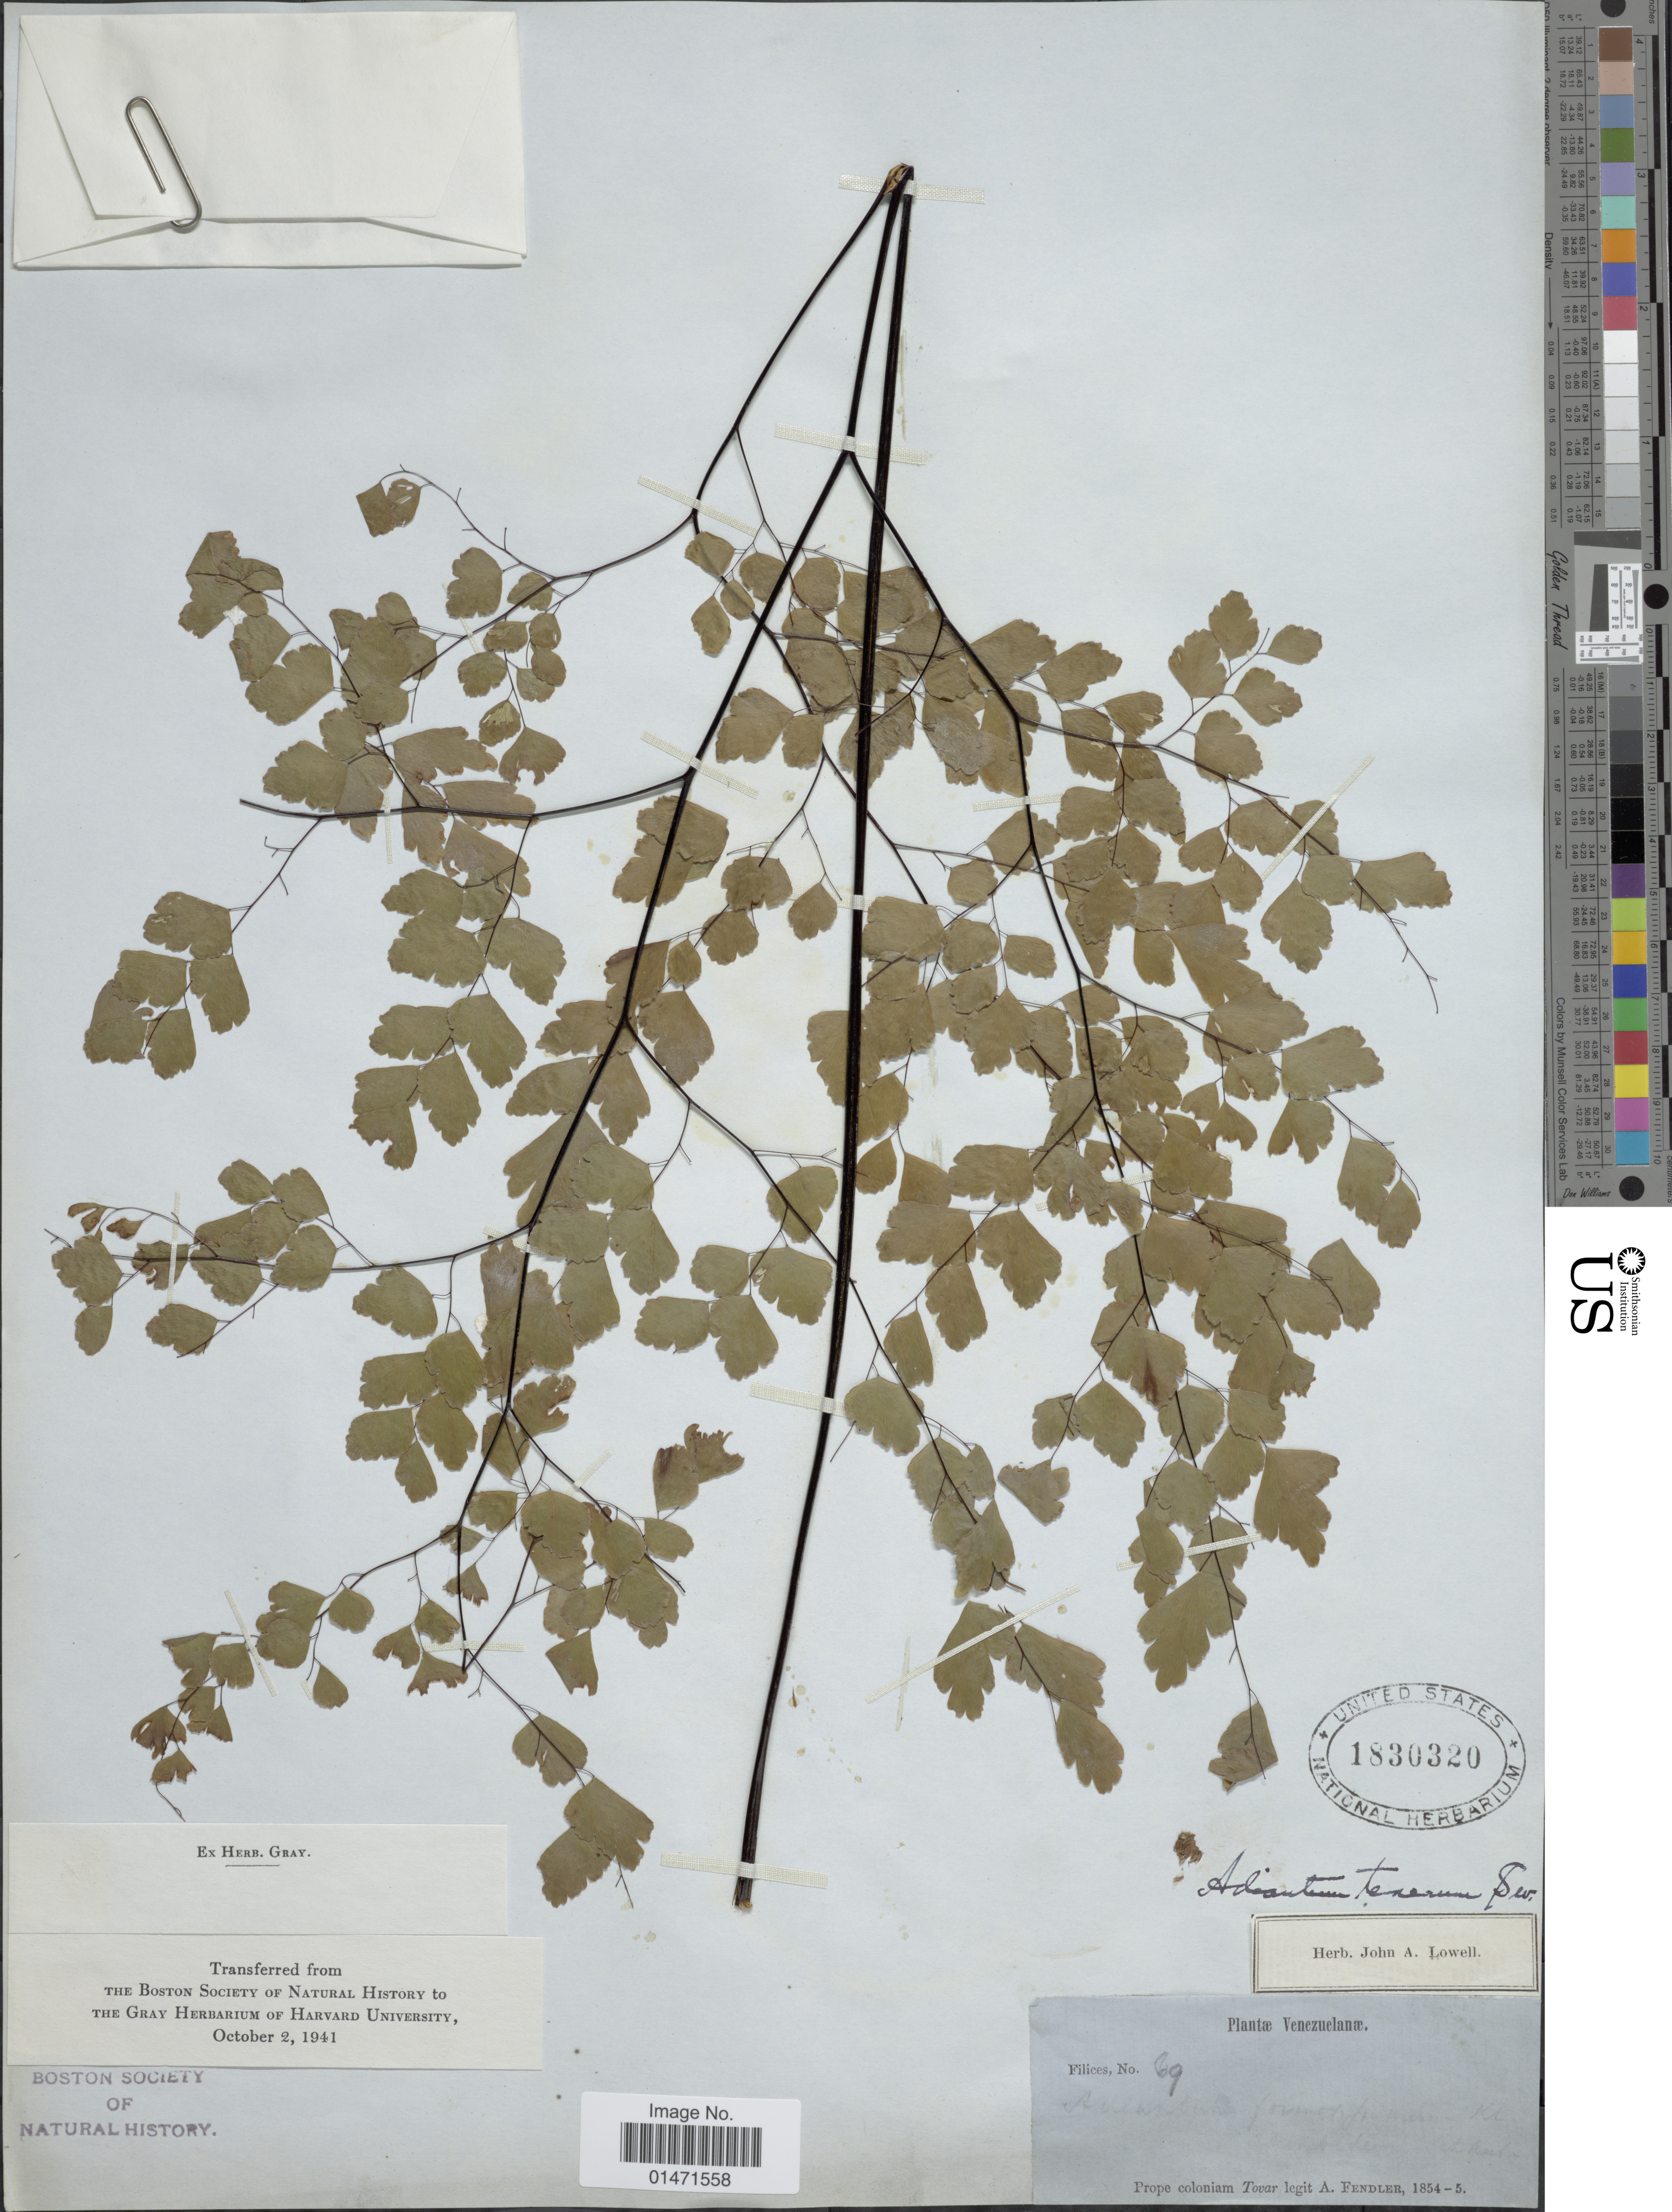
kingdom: Plantae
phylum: Tracheophyta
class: Polypodiopsida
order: Polypodiales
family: Pteridaceae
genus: Adiantum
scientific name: Adiantum tenerum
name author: Sw.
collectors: A. Fendler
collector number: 69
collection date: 1854/1855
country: Venezuela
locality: Prope coloniam Tovar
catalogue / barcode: US 1830320